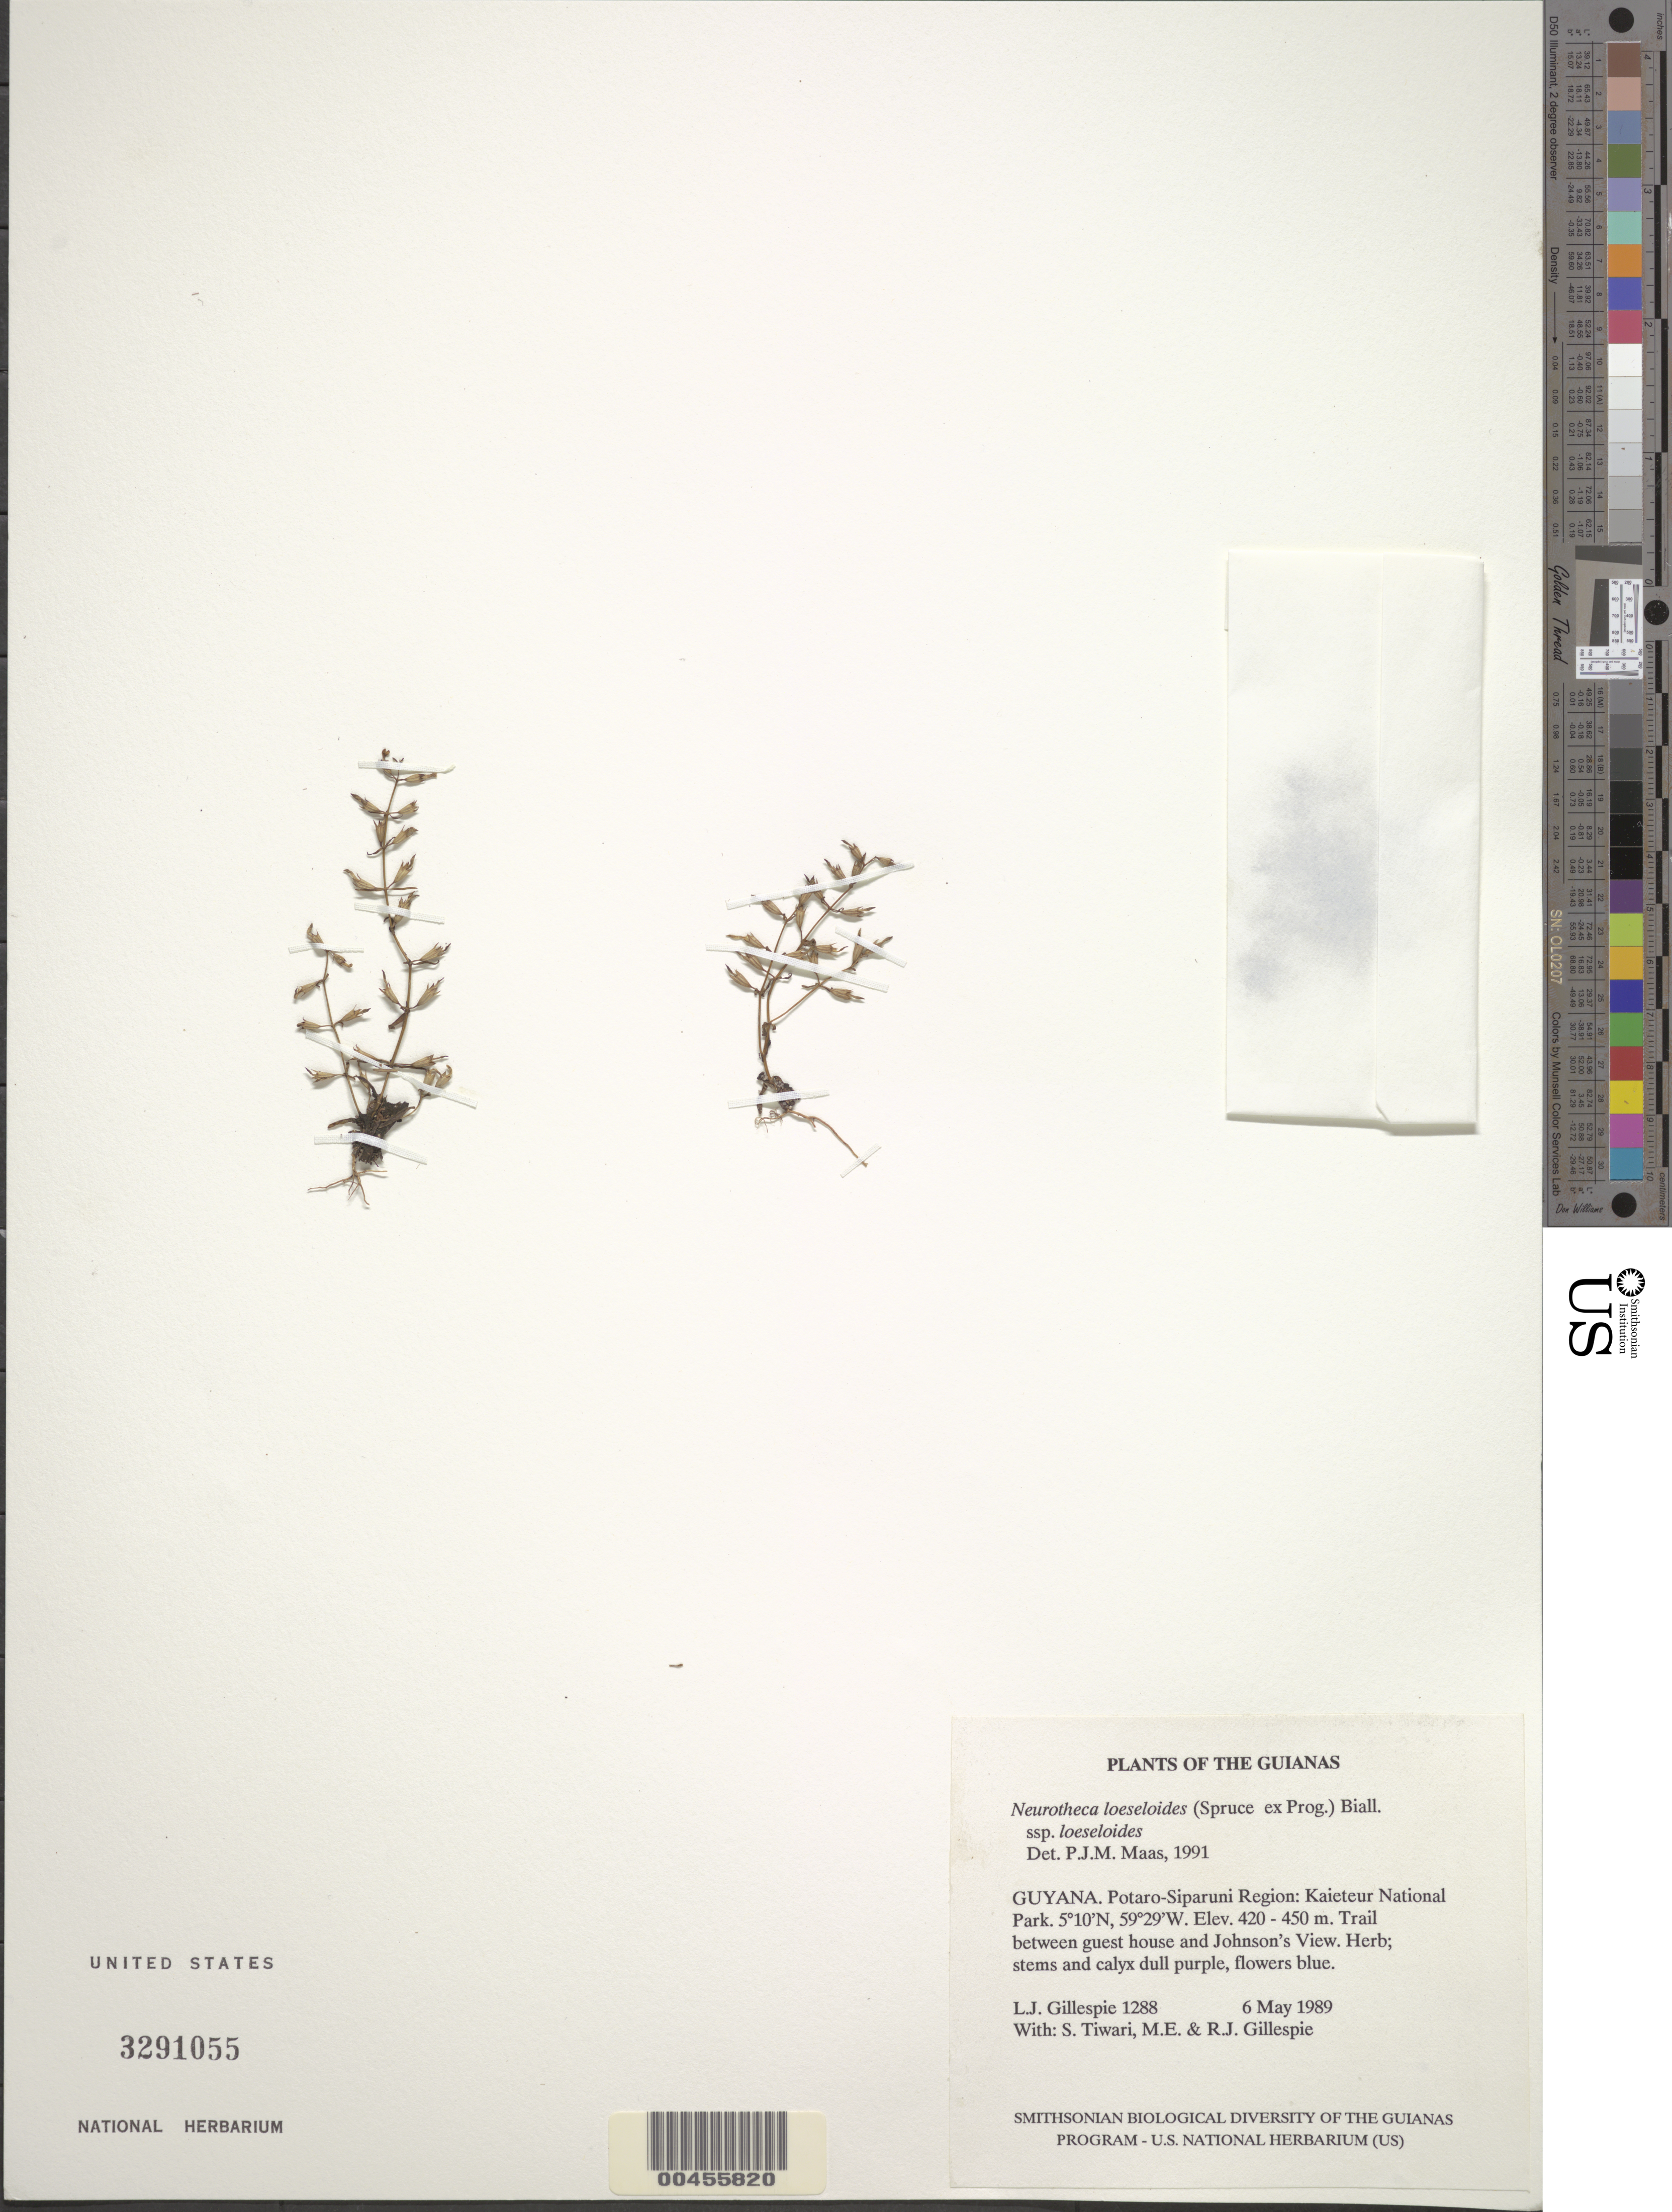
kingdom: Plantae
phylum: Tracheophyta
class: Magnoliopsida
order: Gentianales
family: Gentianaceae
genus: Neurotheca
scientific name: Neurotheca loeselioides subsp. loeselioides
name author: (Spruce ex Progel) Baill.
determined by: Maas, Paul J. M.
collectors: L. J. Gillespie, S. Tiwari, M. Gillespie & R. Gillespie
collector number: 1288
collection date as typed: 6 May 1989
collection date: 1989-05-06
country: Guyana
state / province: Potaro-Siparuni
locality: Kaieteur National Park. Trail between guest house and Johnson's View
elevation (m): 420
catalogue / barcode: US 3291055